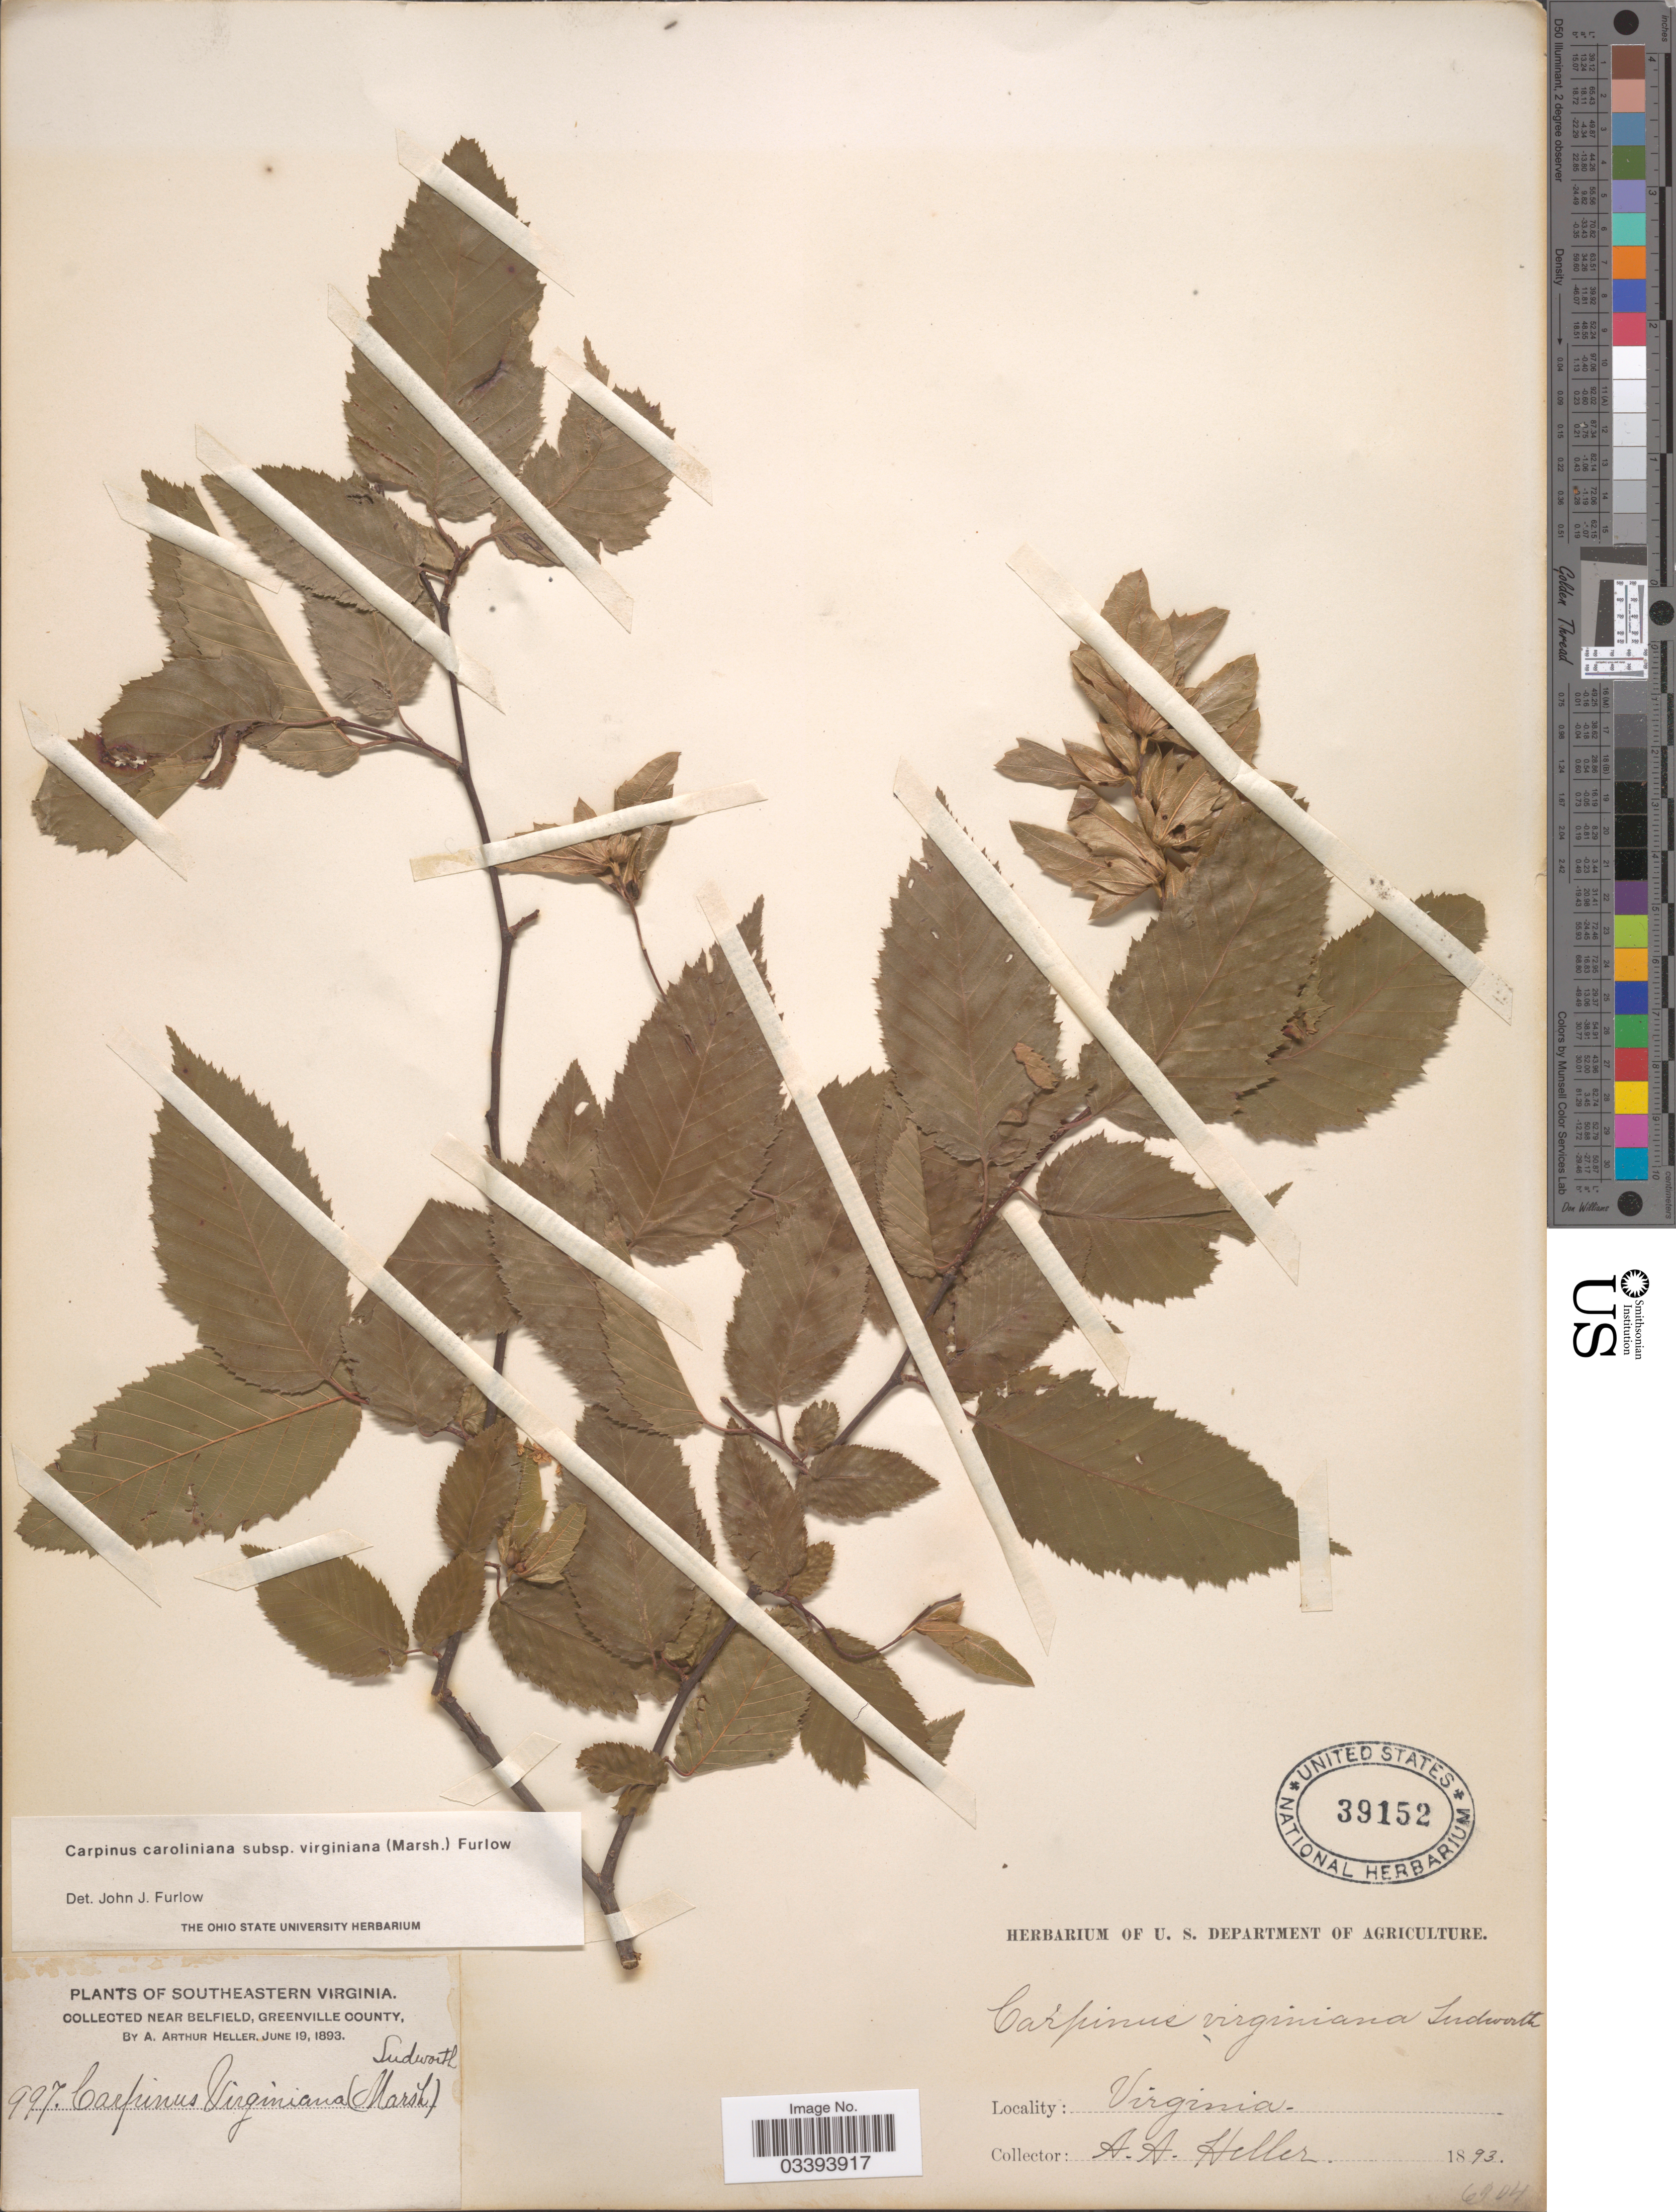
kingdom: Plantae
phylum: Tracheophyta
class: Magnoliopsida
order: Fagales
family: Betulaceae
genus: Carpinus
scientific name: Carpinus caroliniana subsp. virginiana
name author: (Marshall) Furlow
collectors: A. A. Heller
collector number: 997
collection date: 1893-06-19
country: United States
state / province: Virginia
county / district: Greensville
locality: Southeastern Virginia. Near Belfield, Greenville County.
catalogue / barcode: US 39152